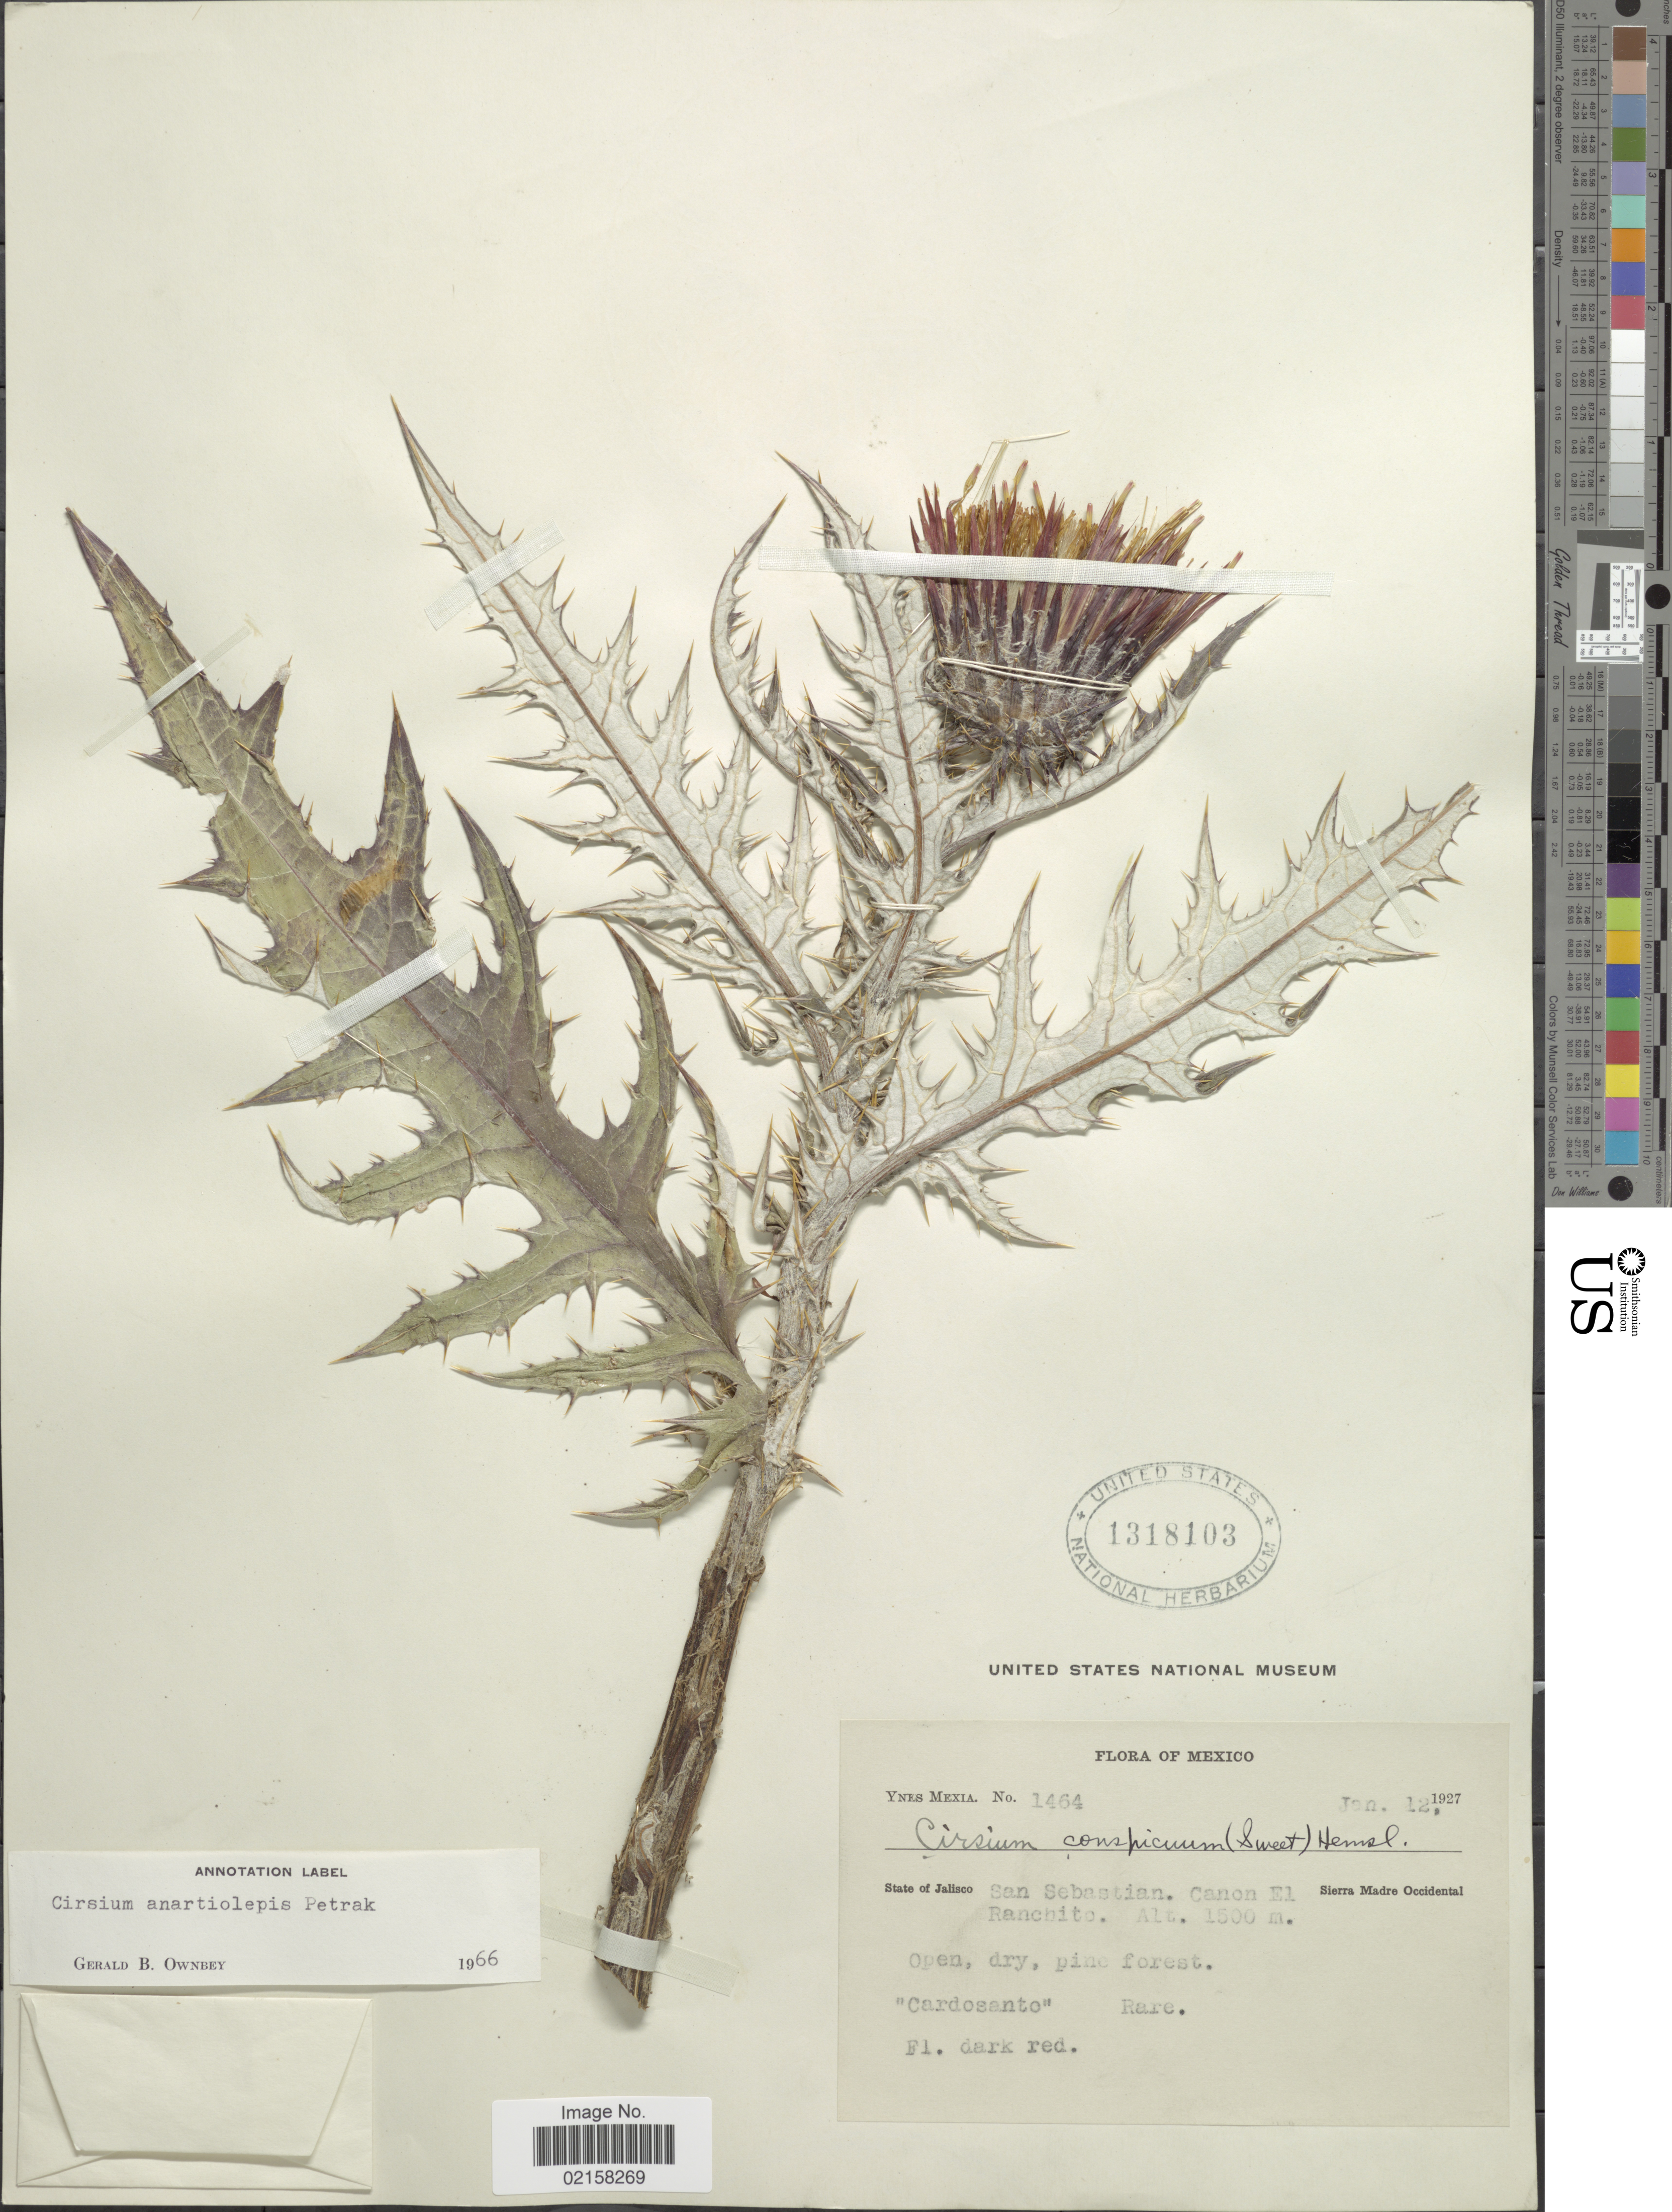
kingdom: Plantae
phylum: Tracheophyta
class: Magnoliopsida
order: Asterales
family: Asteraceae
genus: Cirsium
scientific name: Cirsium anartiolepis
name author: Petr.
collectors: Y. Mexia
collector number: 1464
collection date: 1927-01-12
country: Mexico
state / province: Jalisco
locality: San Sebastian, Canon El Ranchito, Sierra Madre Occidental.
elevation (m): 1500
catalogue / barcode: US 1318103